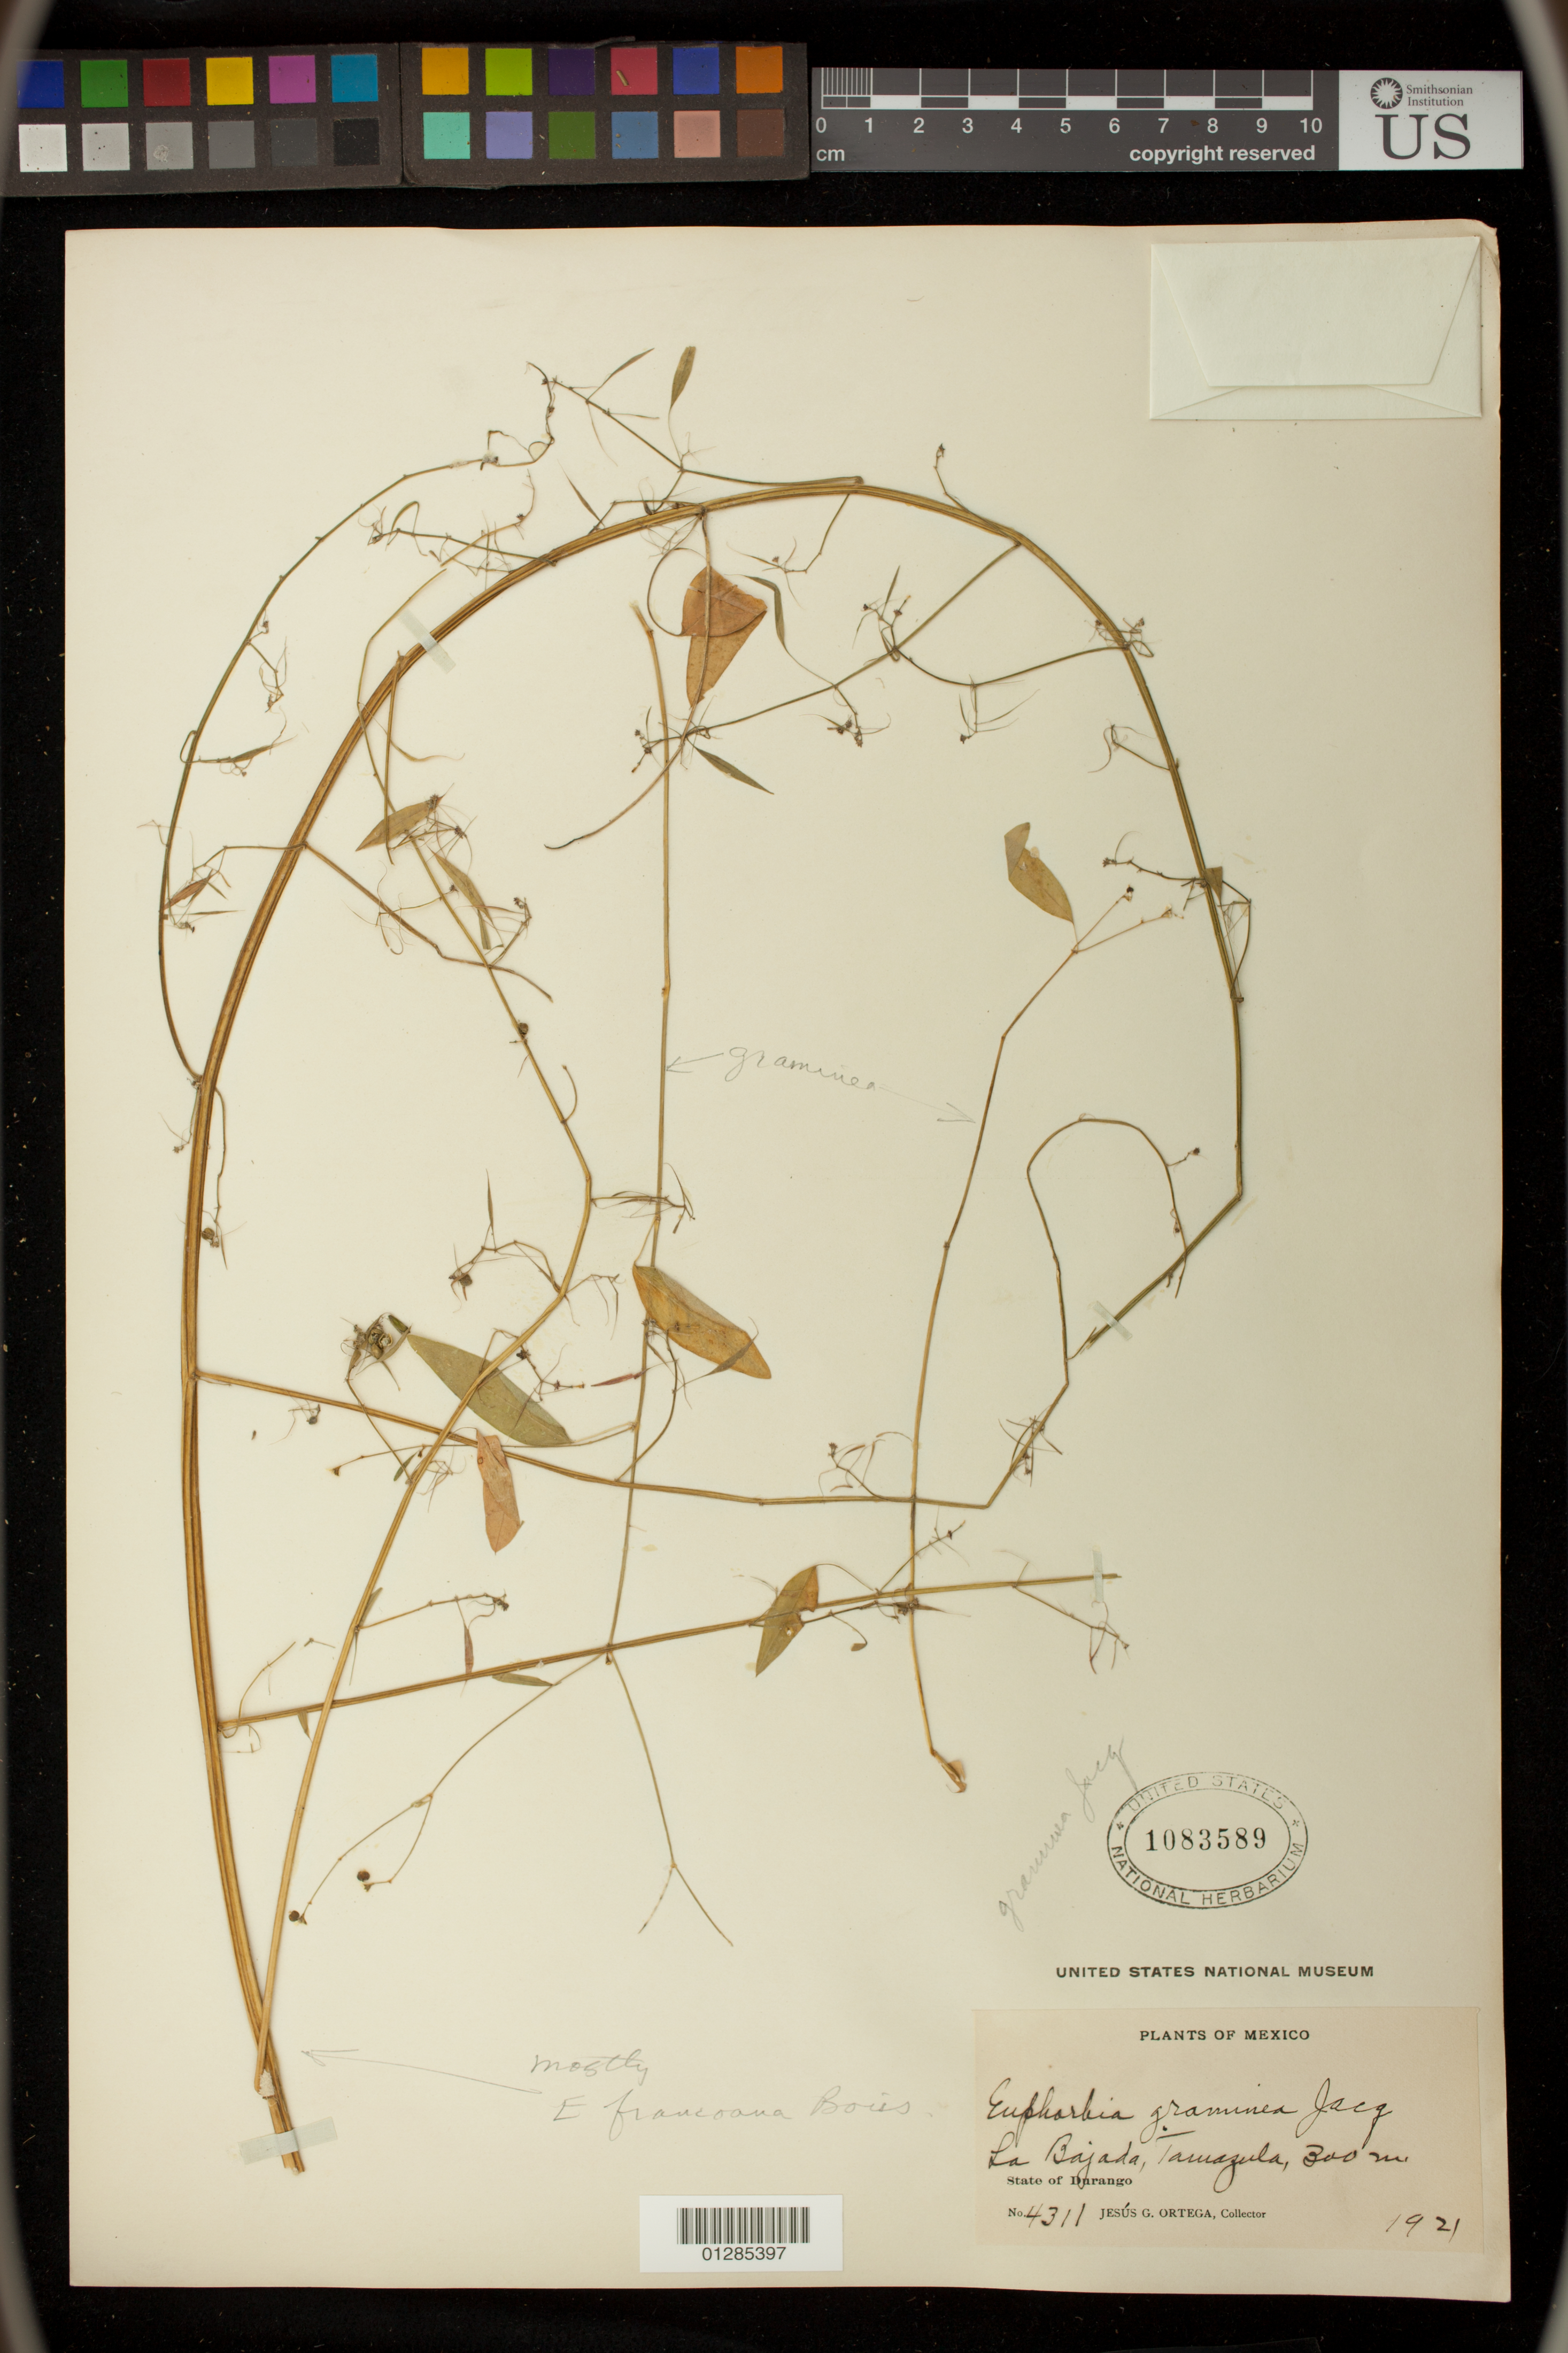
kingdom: Plantae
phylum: Tracheophyta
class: Magnoliopsida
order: Malpighiales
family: Euphorbiaceae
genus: Euphorbia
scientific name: Euphorbia francoana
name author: Boiss.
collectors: J. Ortega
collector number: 4311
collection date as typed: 1921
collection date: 1921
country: Mexico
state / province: Durango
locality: La Bajada, Tamazula.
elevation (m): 300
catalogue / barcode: US 1083589